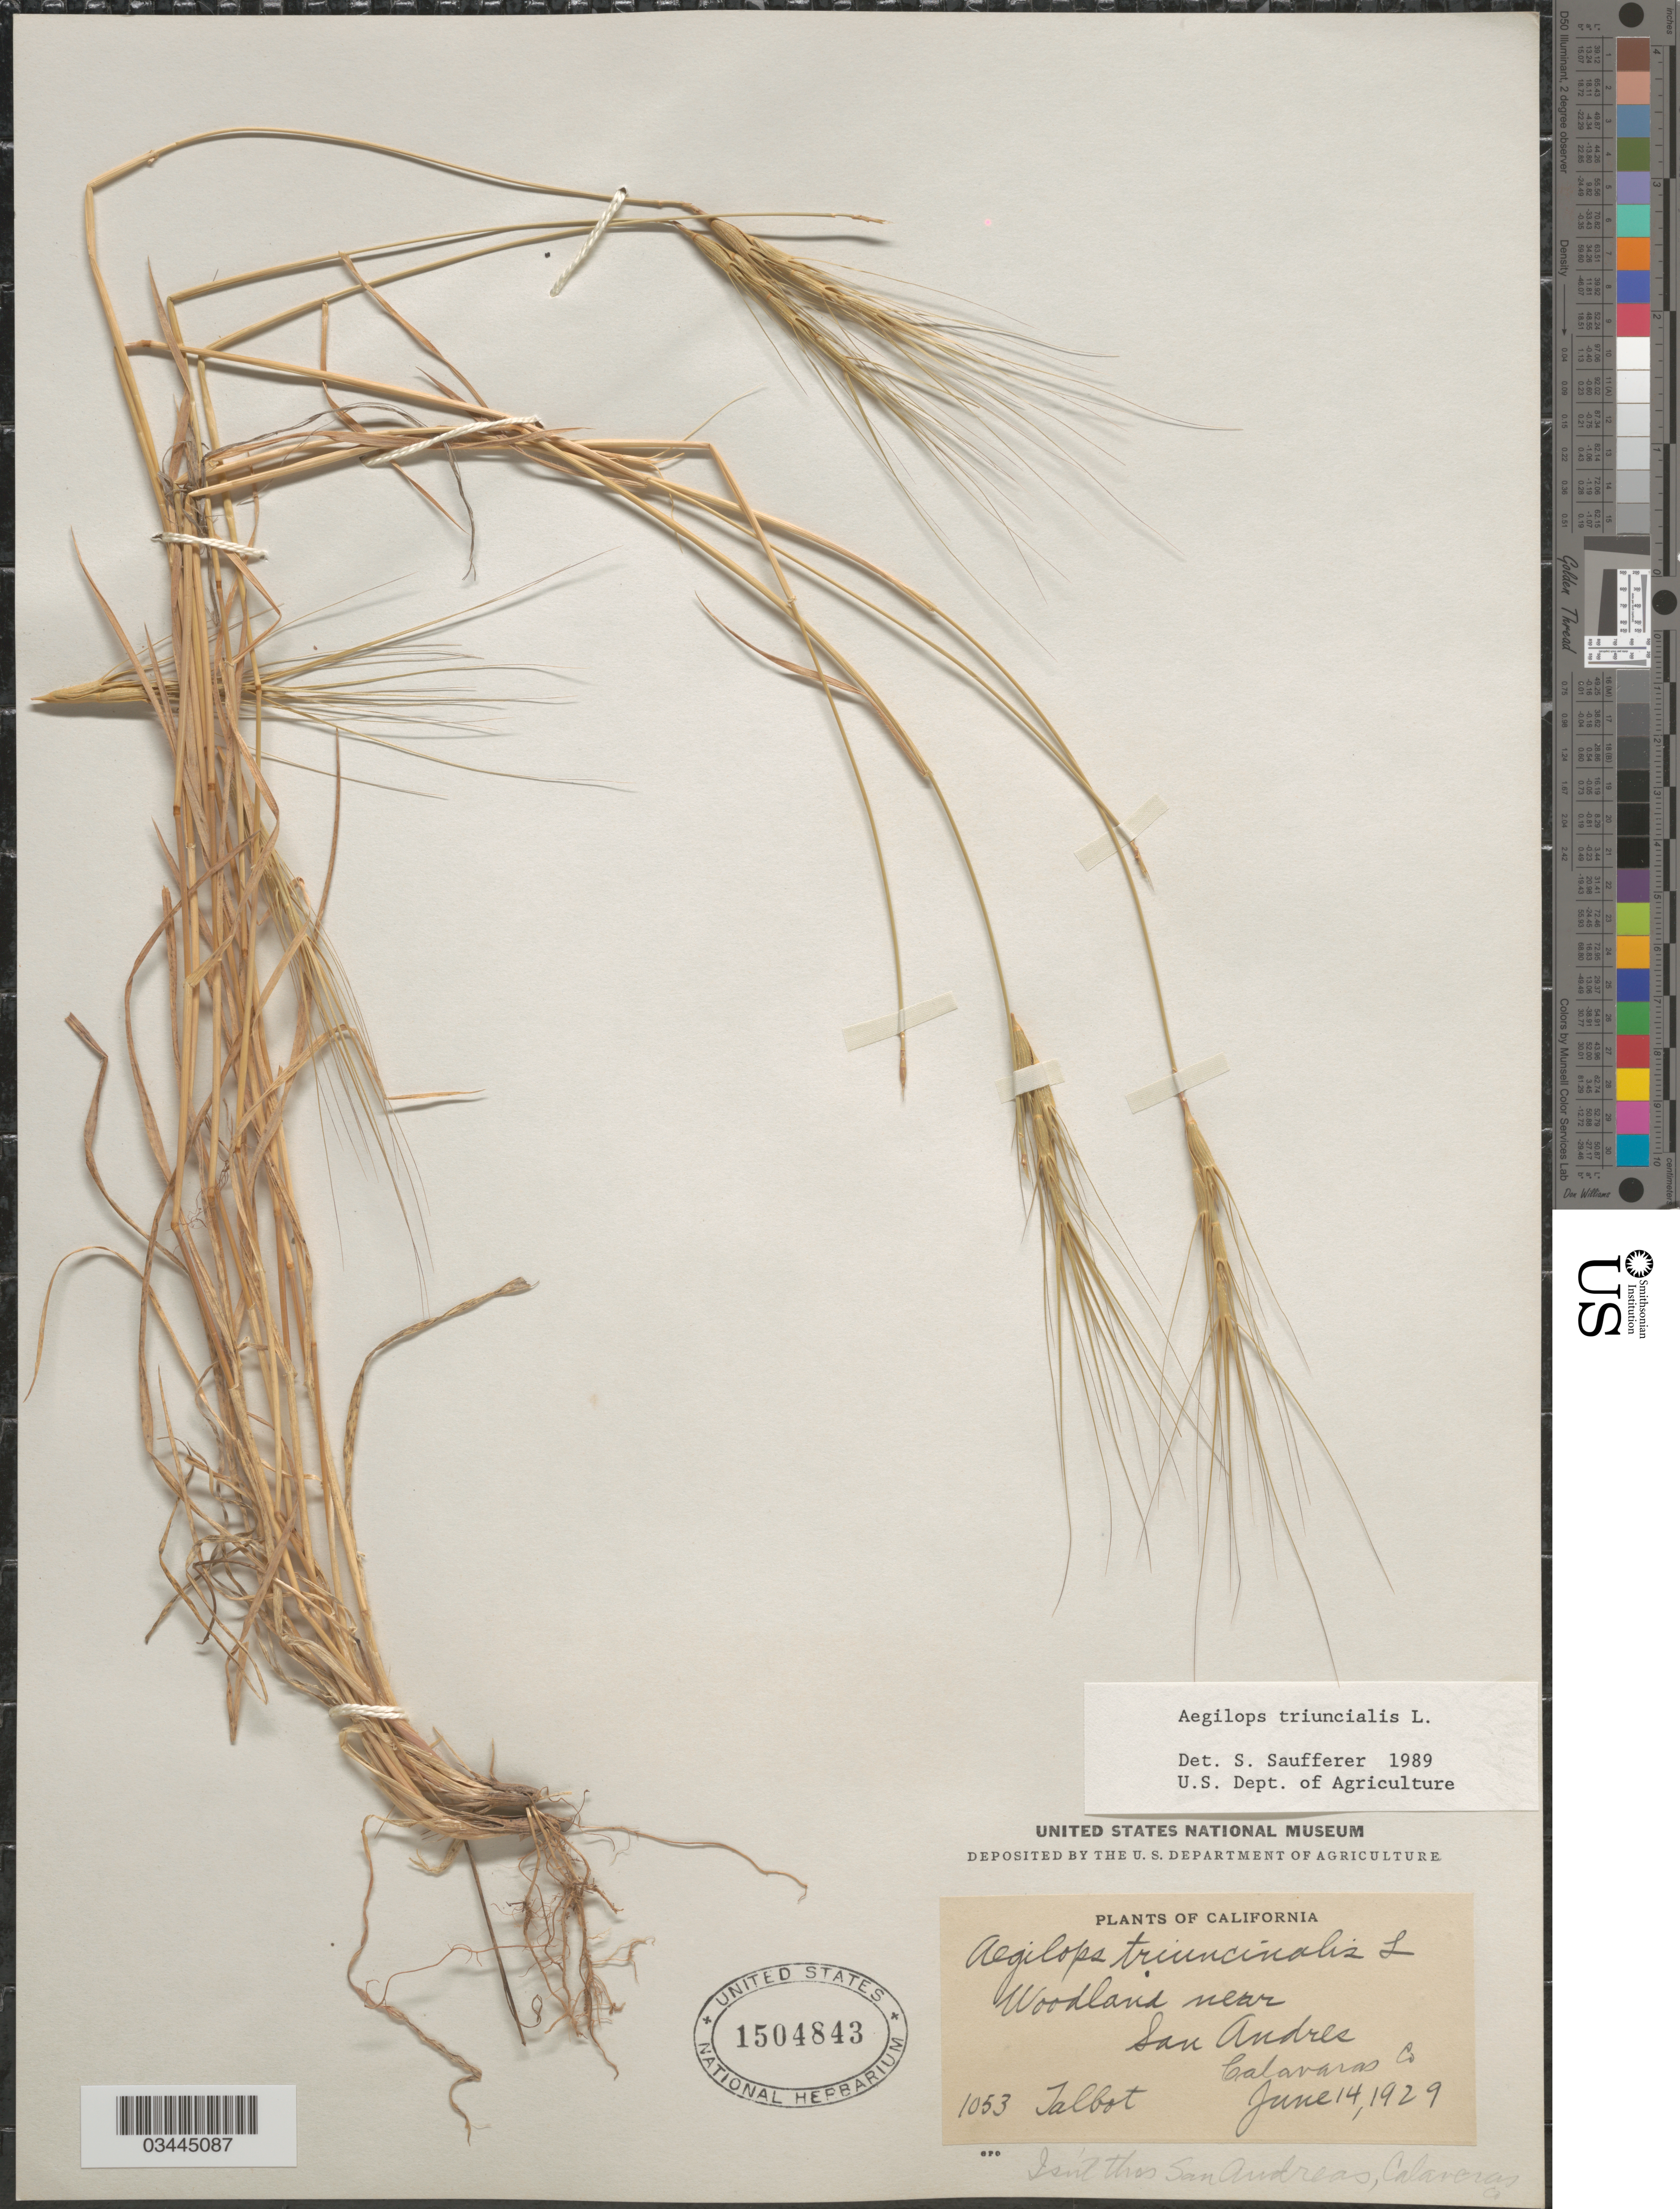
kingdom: Plantae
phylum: Tracheophyta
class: Liliopsida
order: Poales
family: Poaceae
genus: Aegilops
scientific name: Aegilops triuncialis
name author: L.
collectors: Talbot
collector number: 1053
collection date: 1929-06-14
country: United States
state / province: California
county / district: Calaveras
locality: Woodland near San Andres Calaveras Co.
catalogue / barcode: US 1504843